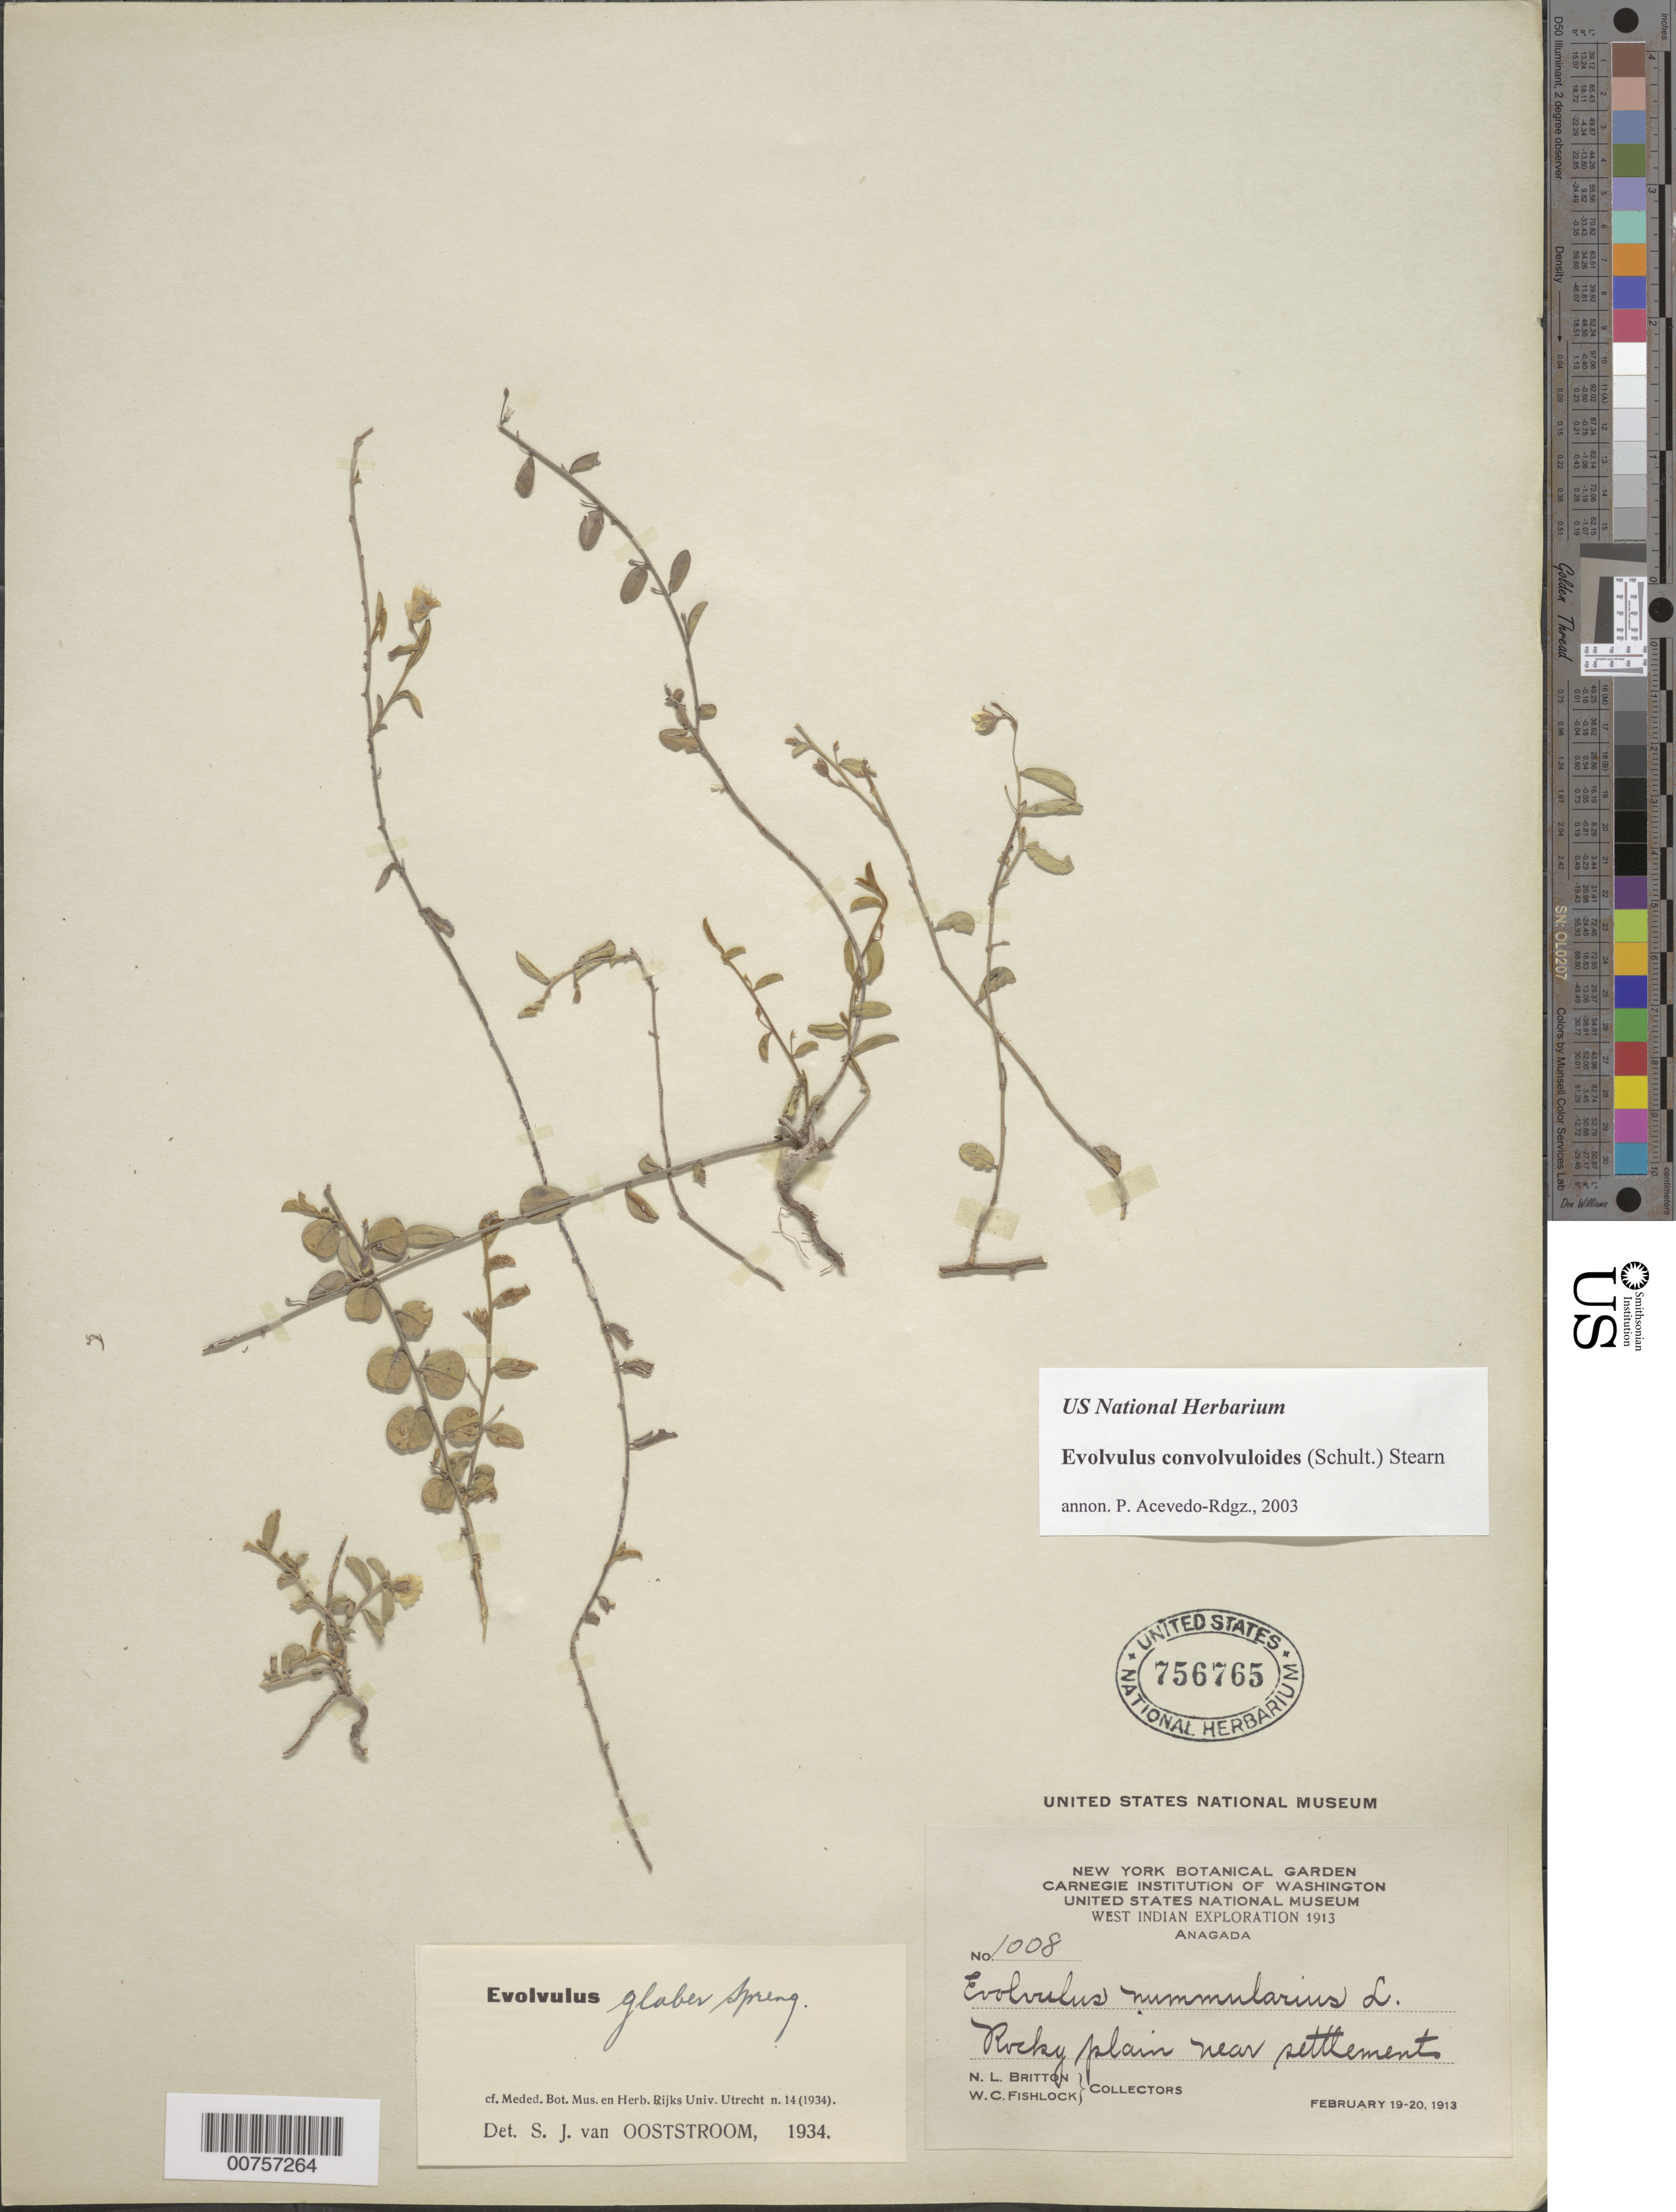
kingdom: Plantae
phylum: Tracheophyta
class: Magnoliopsida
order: Solanales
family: Convolvulaceae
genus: Evolvulus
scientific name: Evolvulus convolvuloides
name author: (Willd. ex Schult.) Stearn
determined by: Acevedo-Rodríguez, P., (BOT), Smithsonian Institution - National Museum of Natural History (UNITED STATES)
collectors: N. Britton & W. Fishlock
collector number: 1008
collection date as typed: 19 Feb 1913 to 20 Feb 1913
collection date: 1913-02-19/1913-02-20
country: British Virgin Islands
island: Anegada I.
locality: Rocky plain near settlement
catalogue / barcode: US 756765